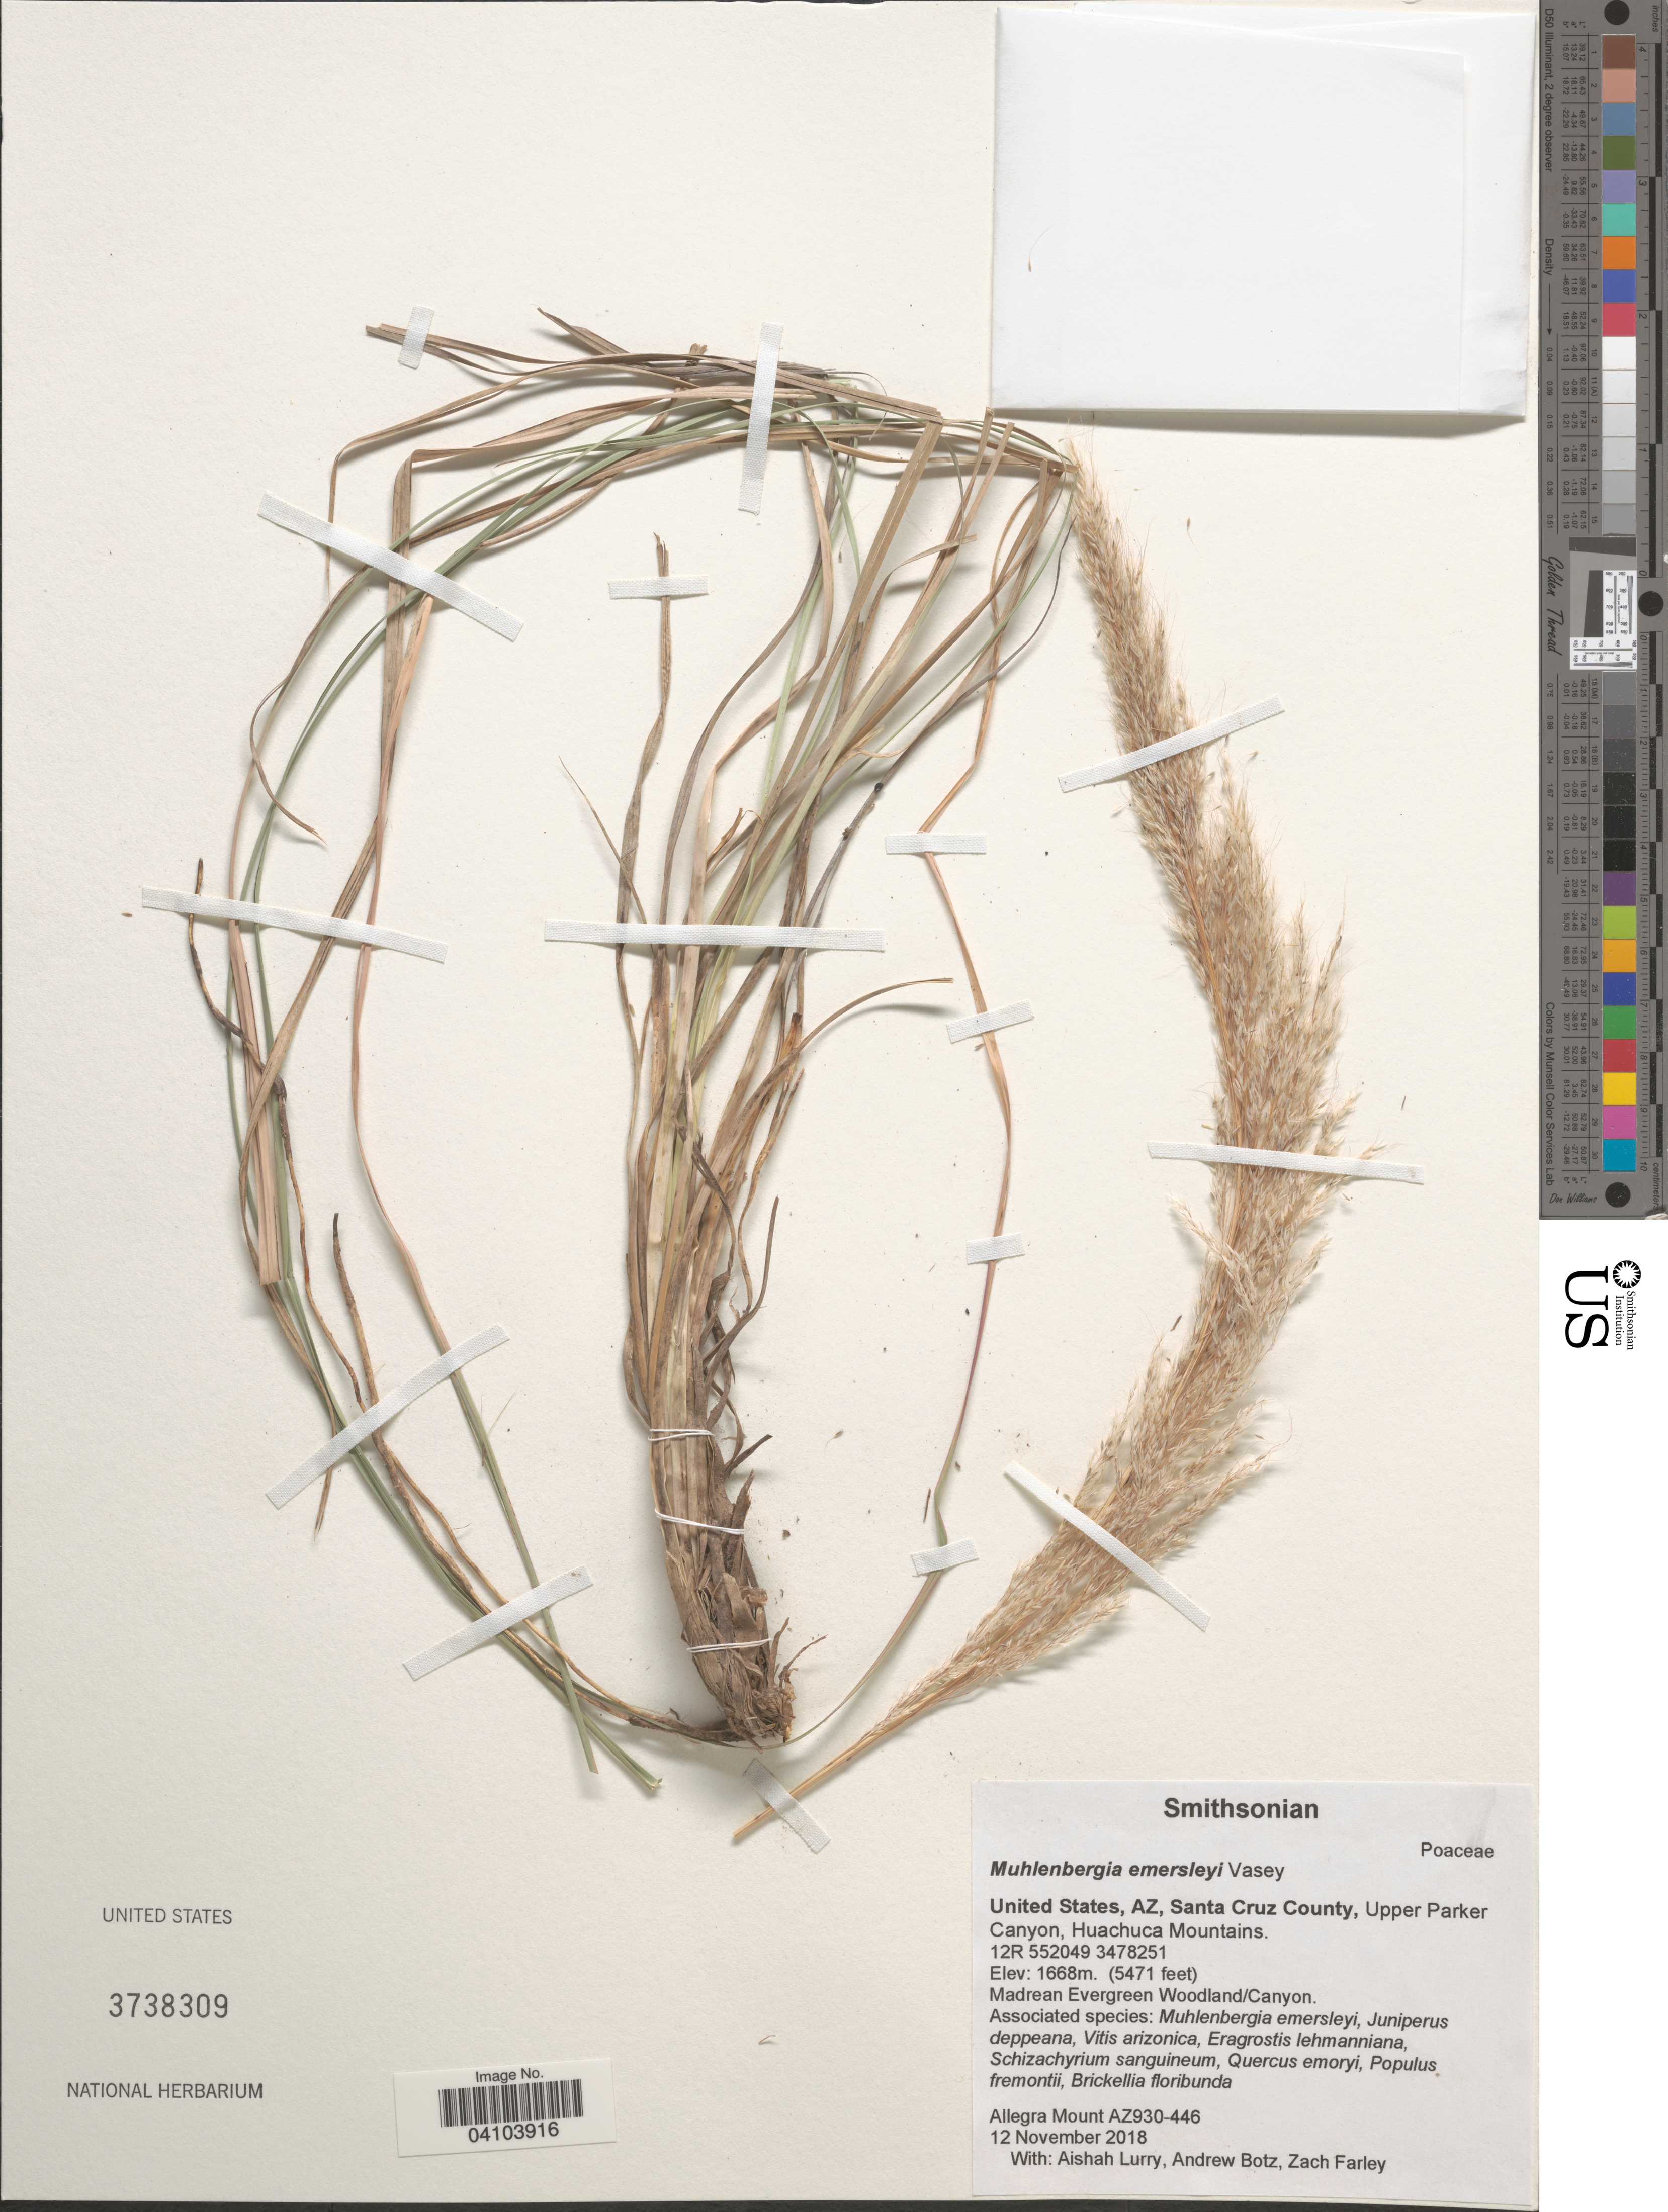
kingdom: Plantae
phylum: Tracheophyta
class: Liliopsida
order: Poales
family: Poaceae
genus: Muhlenbergia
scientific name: Muhlenbergia emersleyi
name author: Vasey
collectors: A. Mount, A. Lurry, A. Botz & Z. Farley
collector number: AZ930-446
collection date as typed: Transcribed d/m/y: 12/11/2018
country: United States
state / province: Arizona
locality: Santa Cruz County, Upper Parker Canyon, Huachuca Mountains. 12R 552049 3478251.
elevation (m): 1668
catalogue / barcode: US 3738309